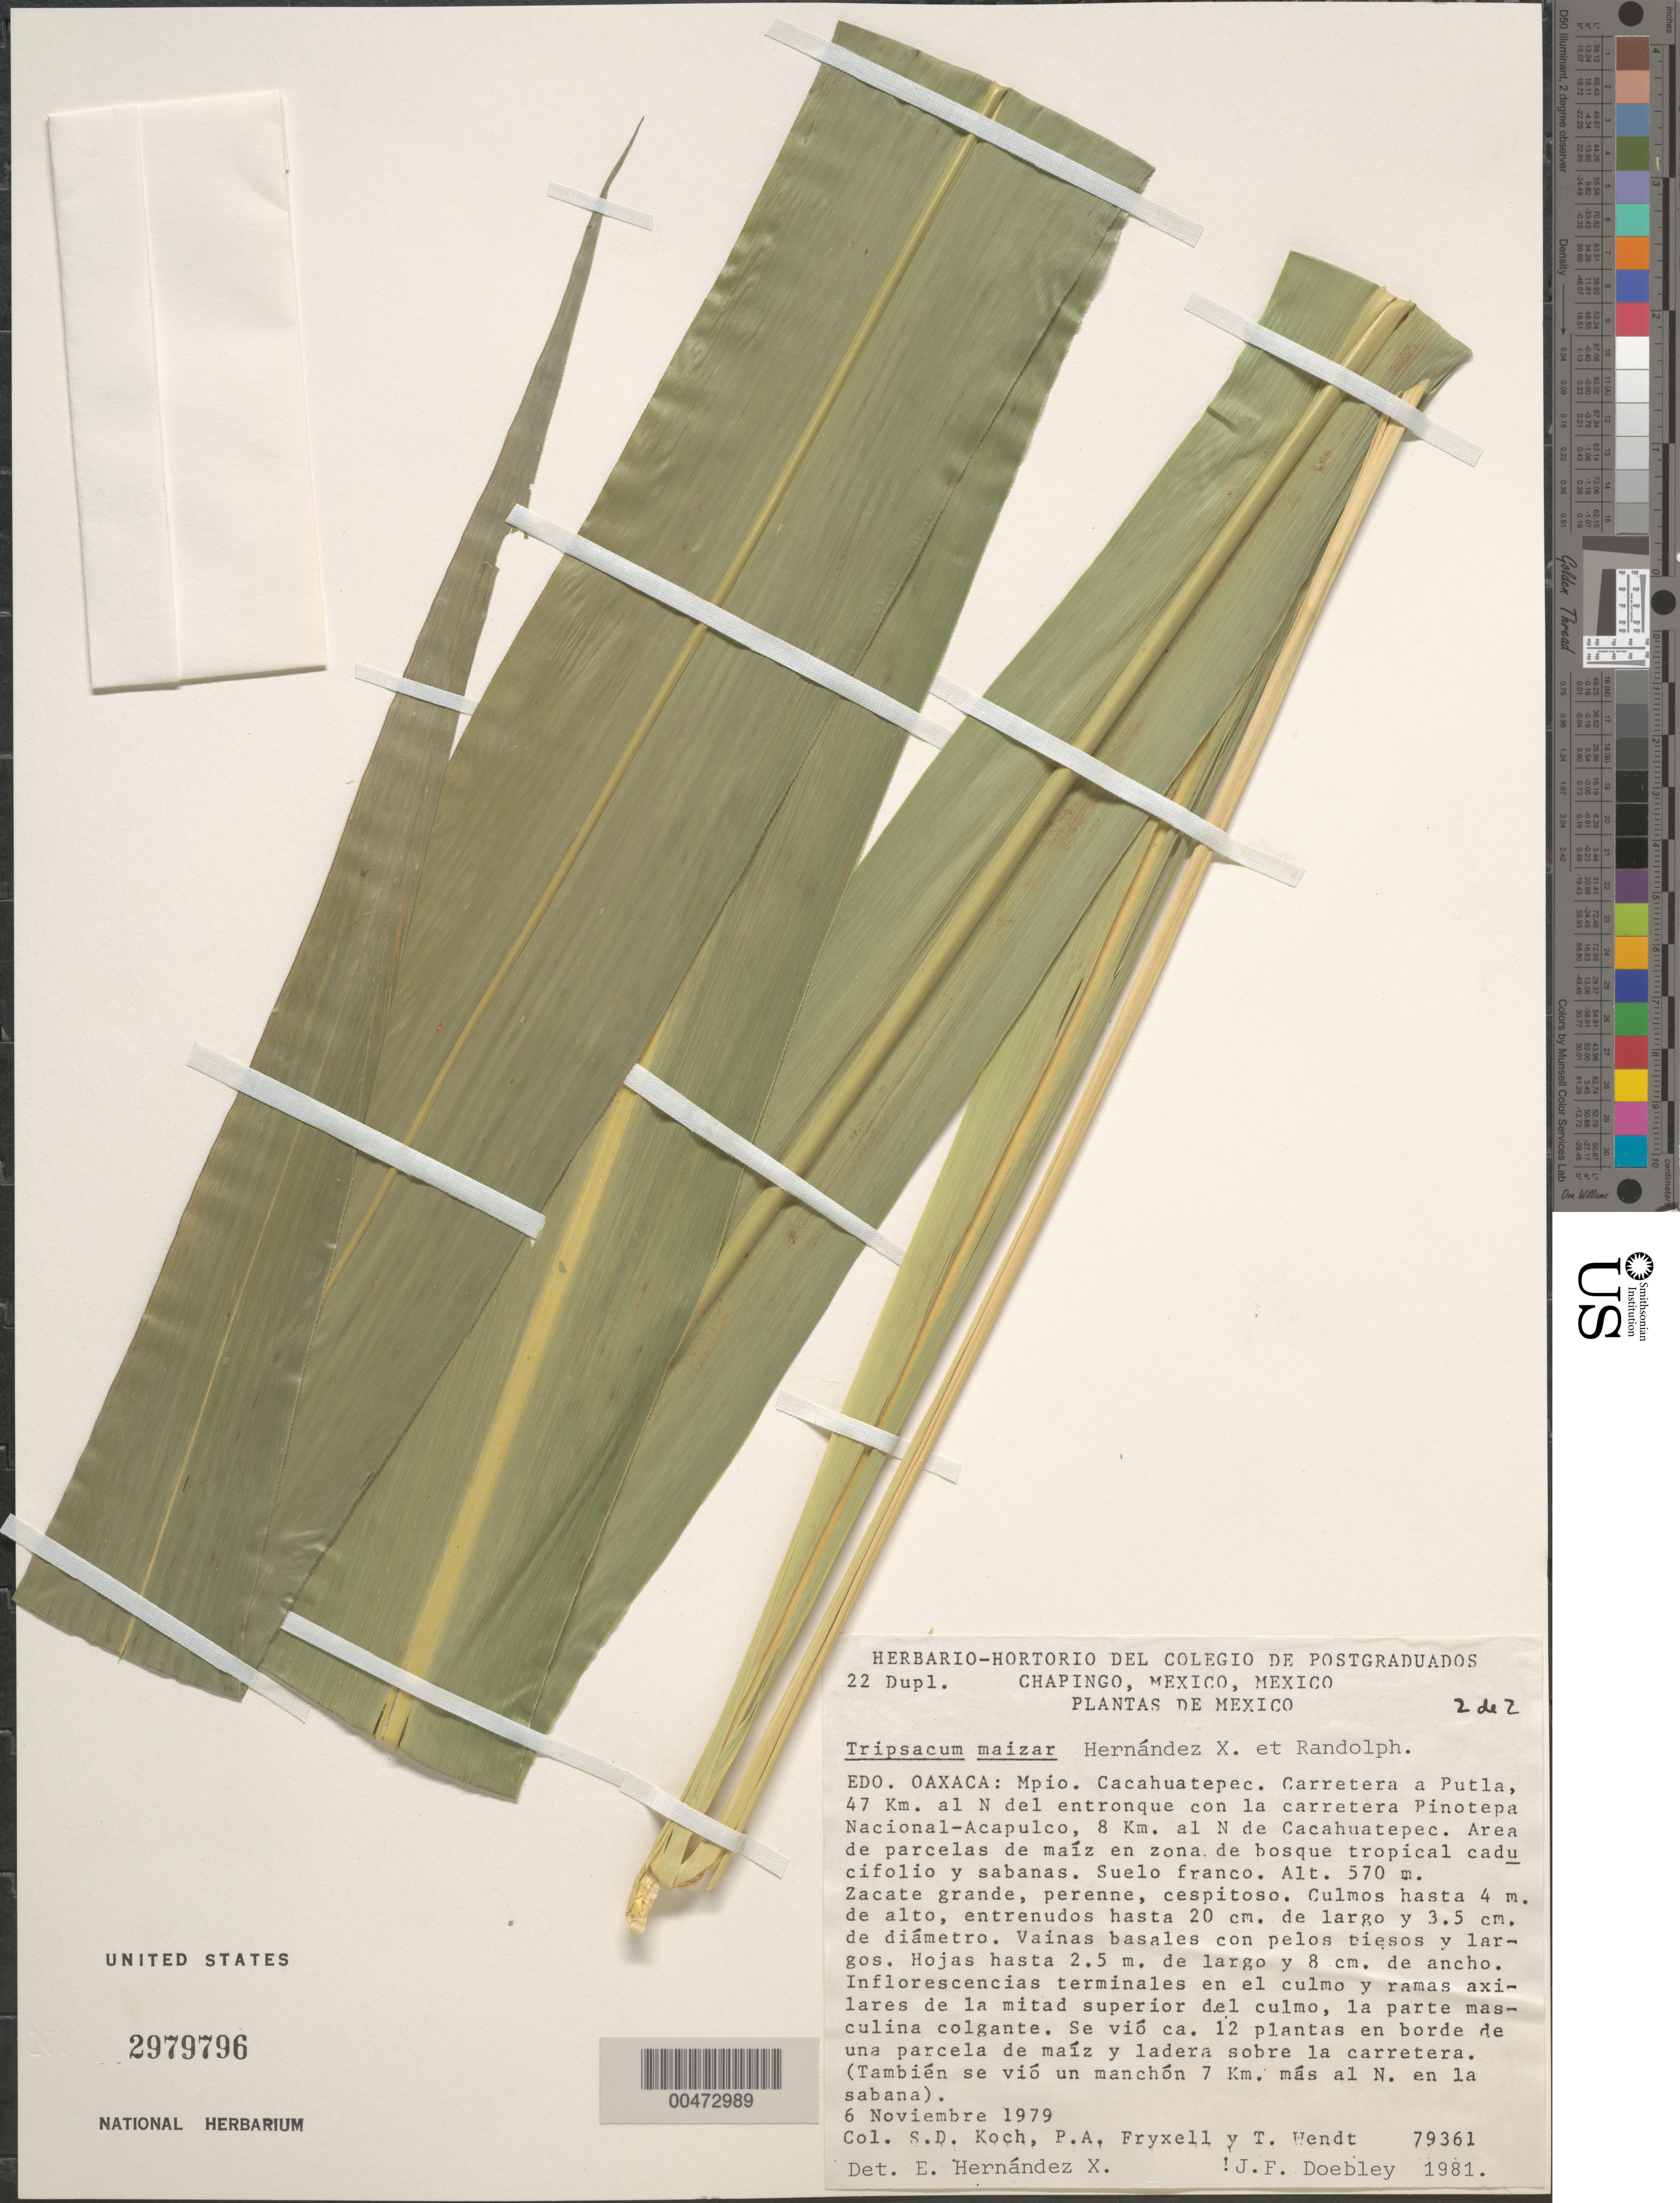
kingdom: Plantae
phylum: Tracheophyta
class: Liliopsida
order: Poales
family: Poaceae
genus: Tripsacum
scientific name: Tripsacum maizar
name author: Hern.-Xol. & Randolph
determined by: Doebley, John F.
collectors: S. D. Koch, P. A. Fryxell & T. L. Wendt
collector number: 79361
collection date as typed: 6 Nov 1979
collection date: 1979-11-06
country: Mexico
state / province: Oaxaca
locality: Cacahuatepec Mun, hwy to Putla, 47 km N of jct with the Pinotepa Nacional-Acapulco hwy, 8 km N of Cacahuatepec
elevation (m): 570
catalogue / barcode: US 2979796